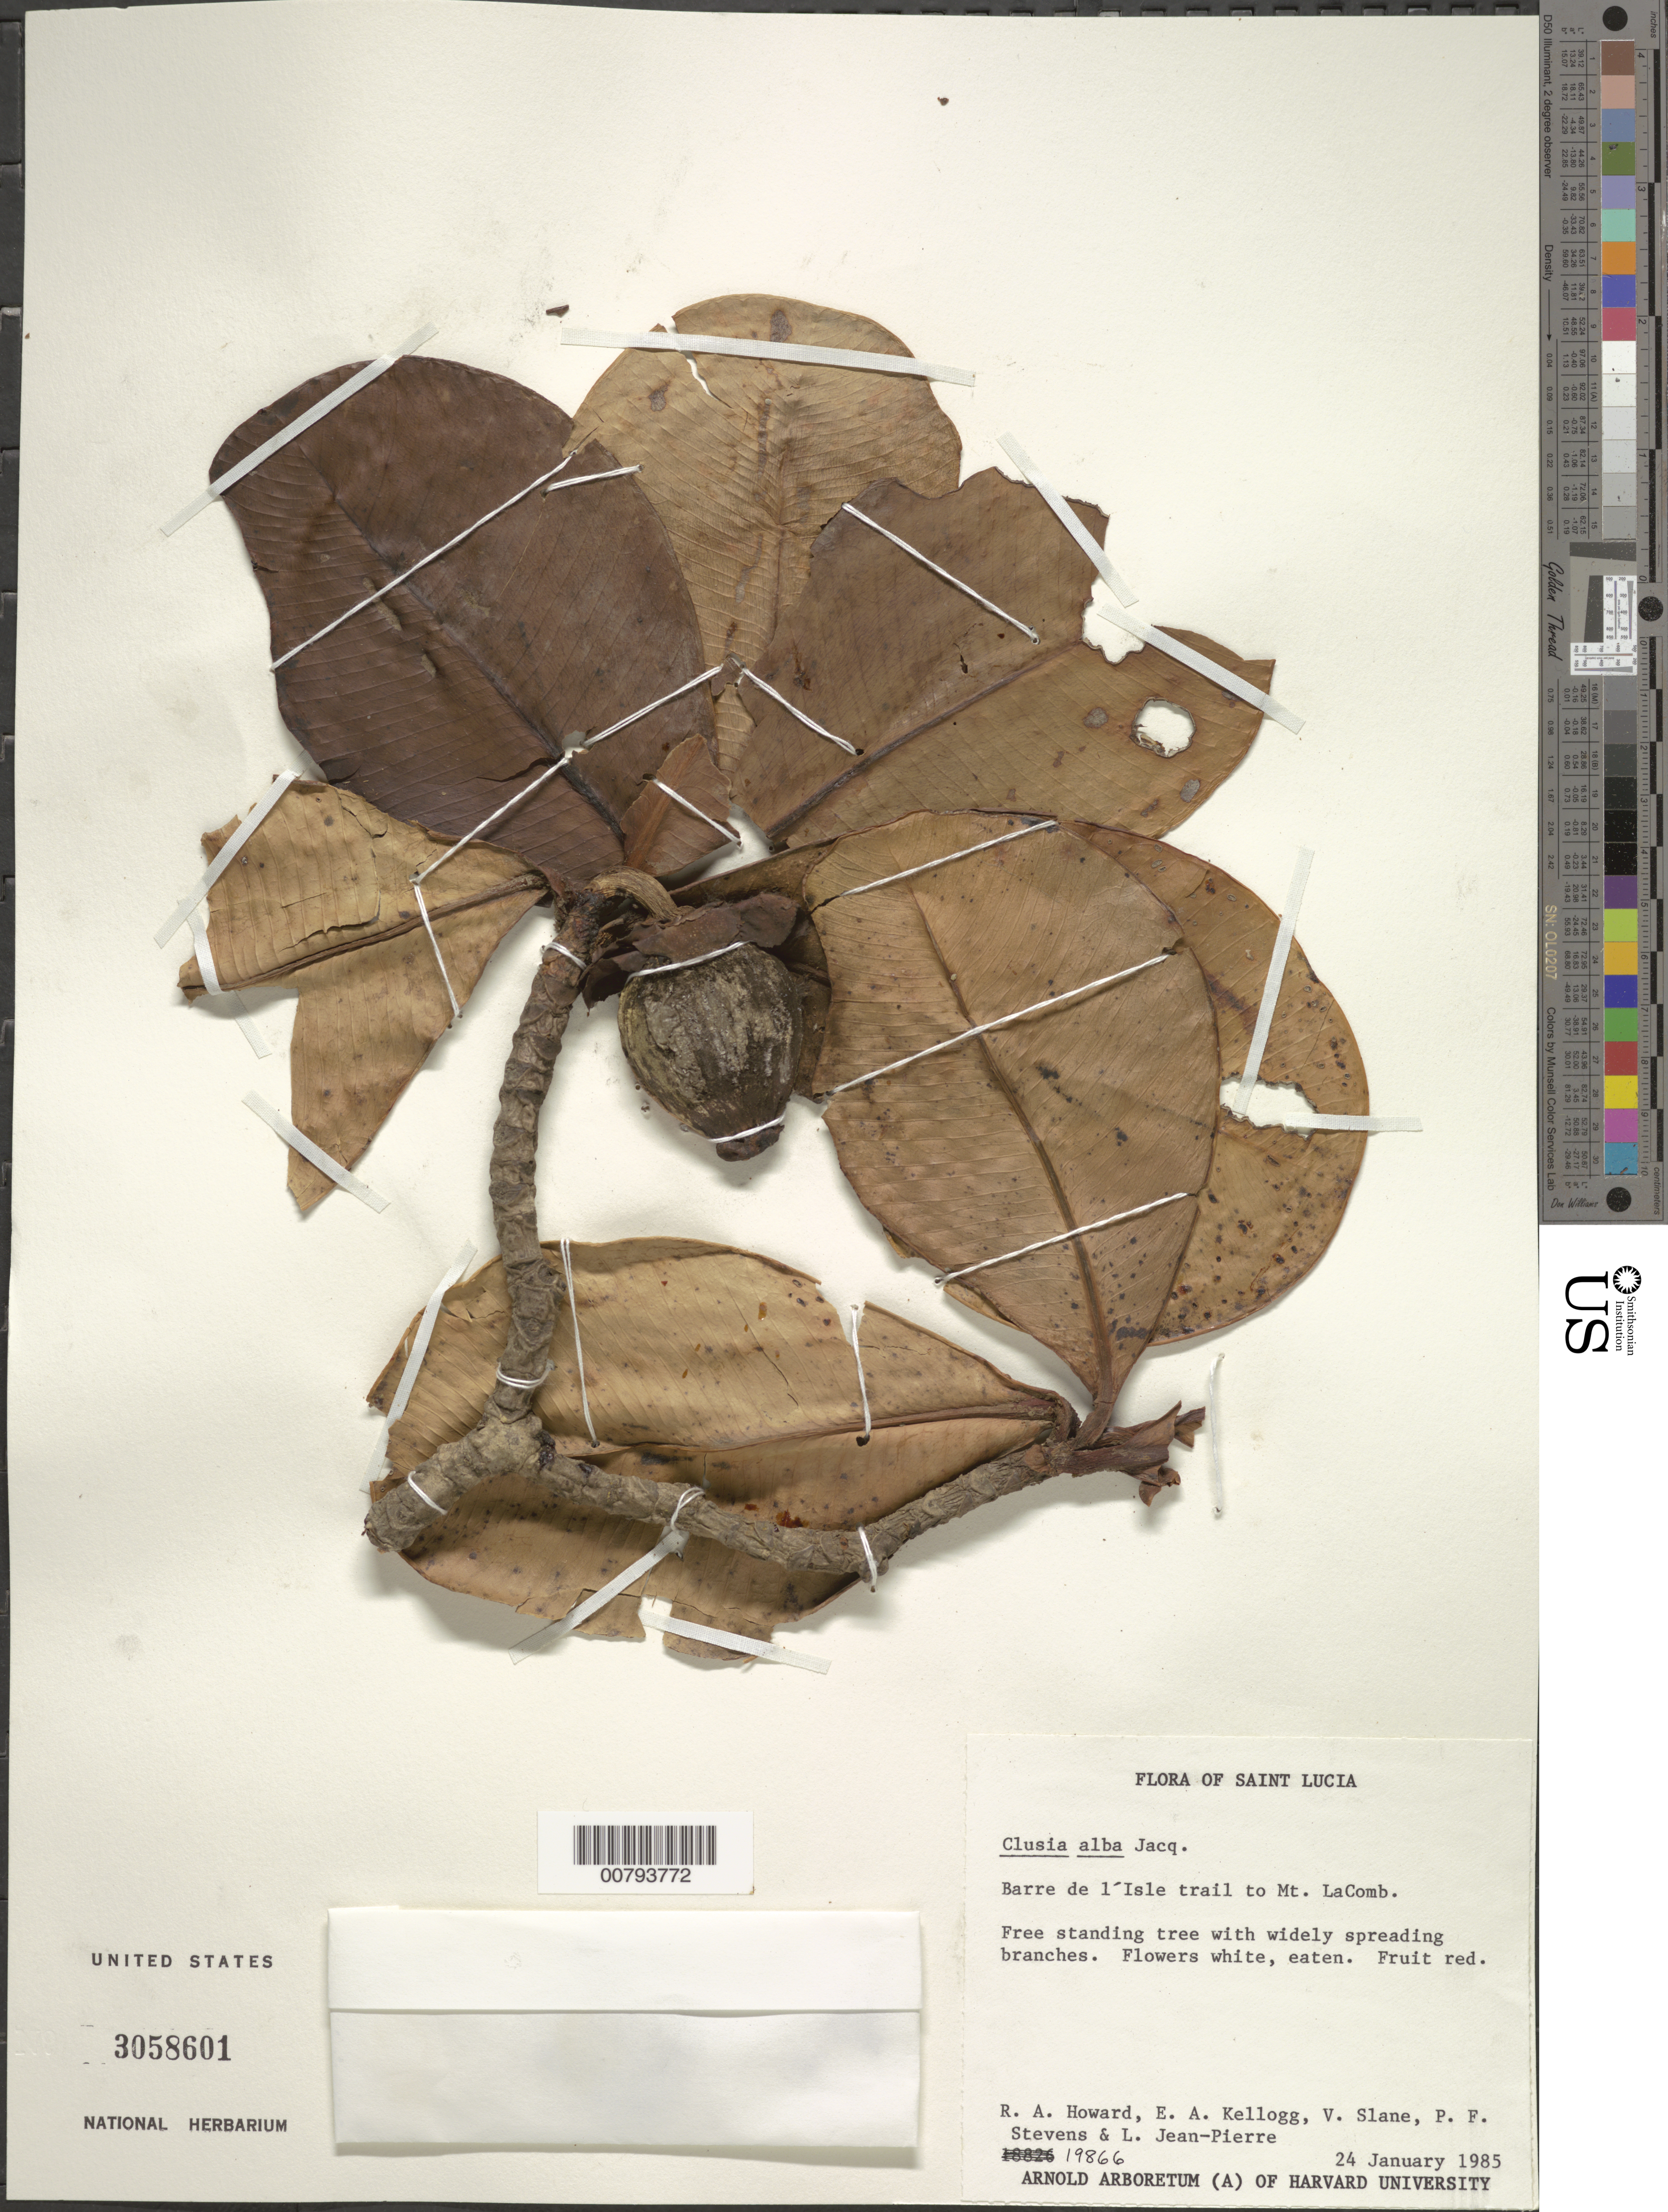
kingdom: Plantae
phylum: Tracheophyta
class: Magnoliopsida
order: Malpighiales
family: Clusiaceae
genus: Clusia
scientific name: Clusia major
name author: L.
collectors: R. A. Howard, E. A. Kellogg, V. Slane, P. F. Stevens & L. L. Jean-Pierre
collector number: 19866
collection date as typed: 24 Jan 1985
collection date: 1985-01-24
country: St. Lucia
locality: Barre de l'Isle trail to Mt. LaComb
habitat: Sandbar, along trail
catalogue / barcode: US 3058601